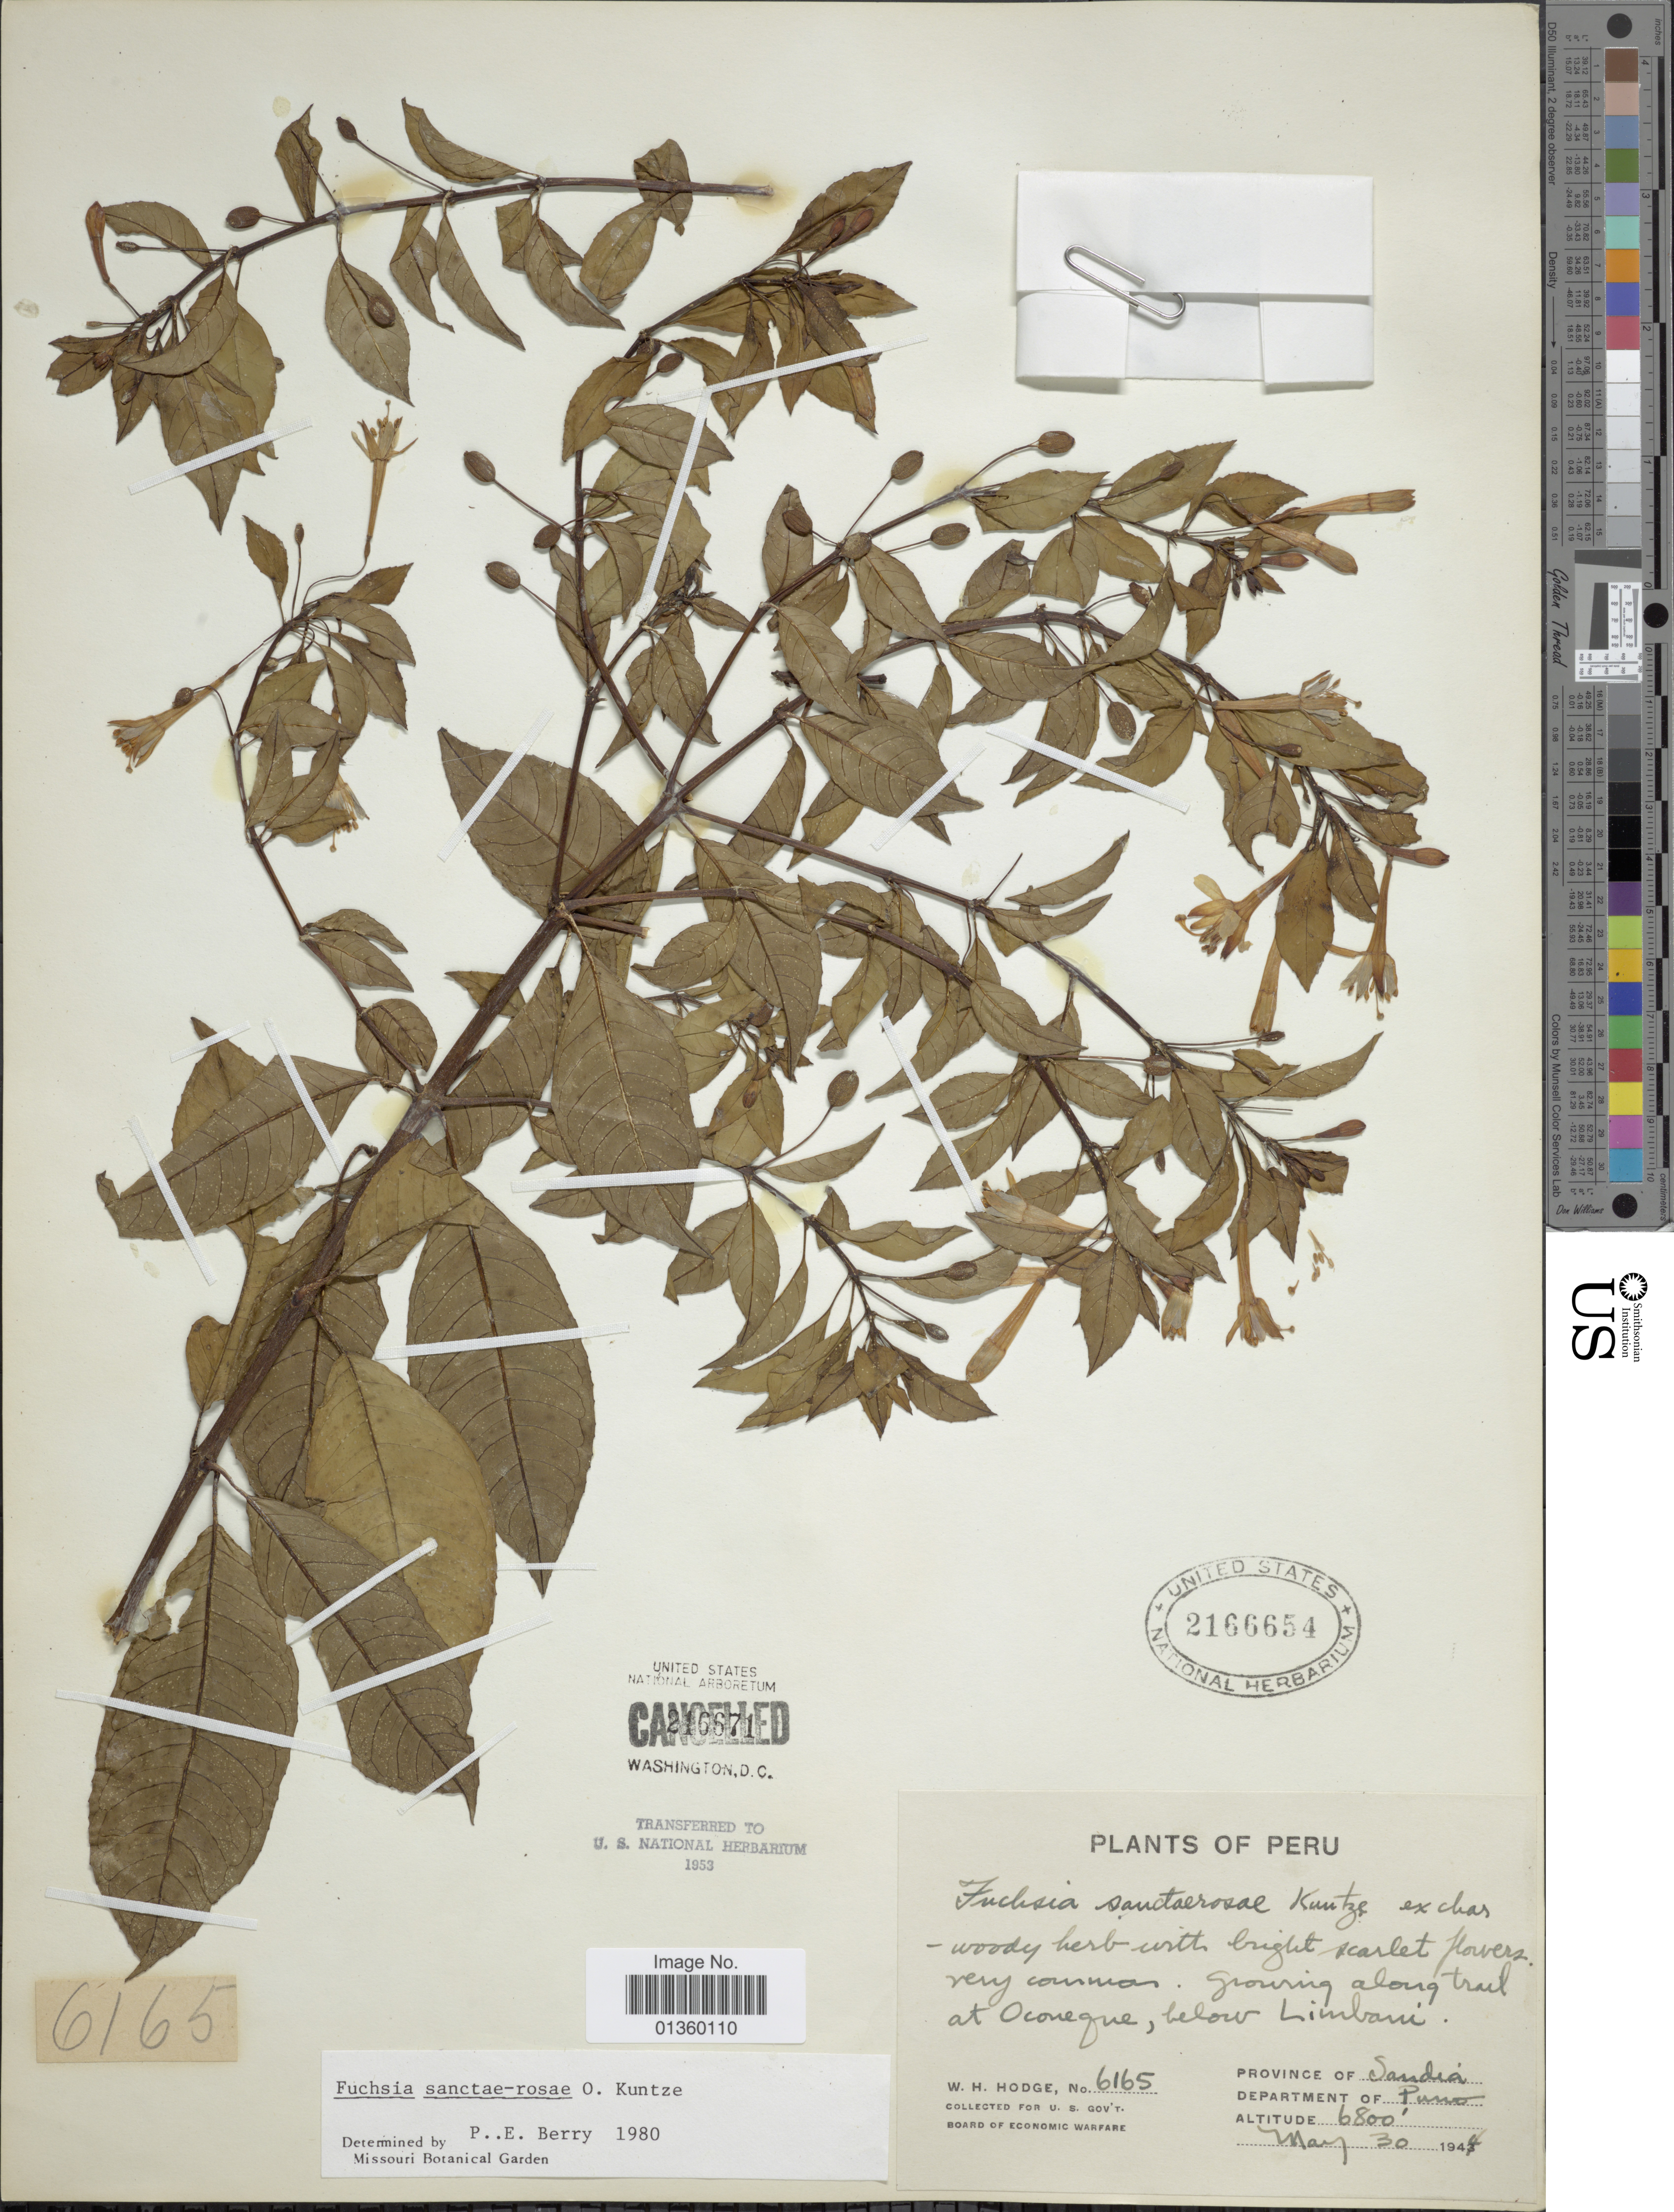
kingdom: Plantae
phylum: Tracheophyta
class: Magnoliopsida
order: Myrtales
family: Onagraceae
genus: Fuchsia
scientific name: Fuchsia sanctae-rosae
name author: Kuntze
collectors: W. Hodge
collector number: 6165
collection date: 1944-05-30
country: Peru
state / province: Puno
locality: Growing along trail at Oconegue, below Limbani. Province of Sandia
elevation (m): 2073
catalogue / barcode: US 2166654